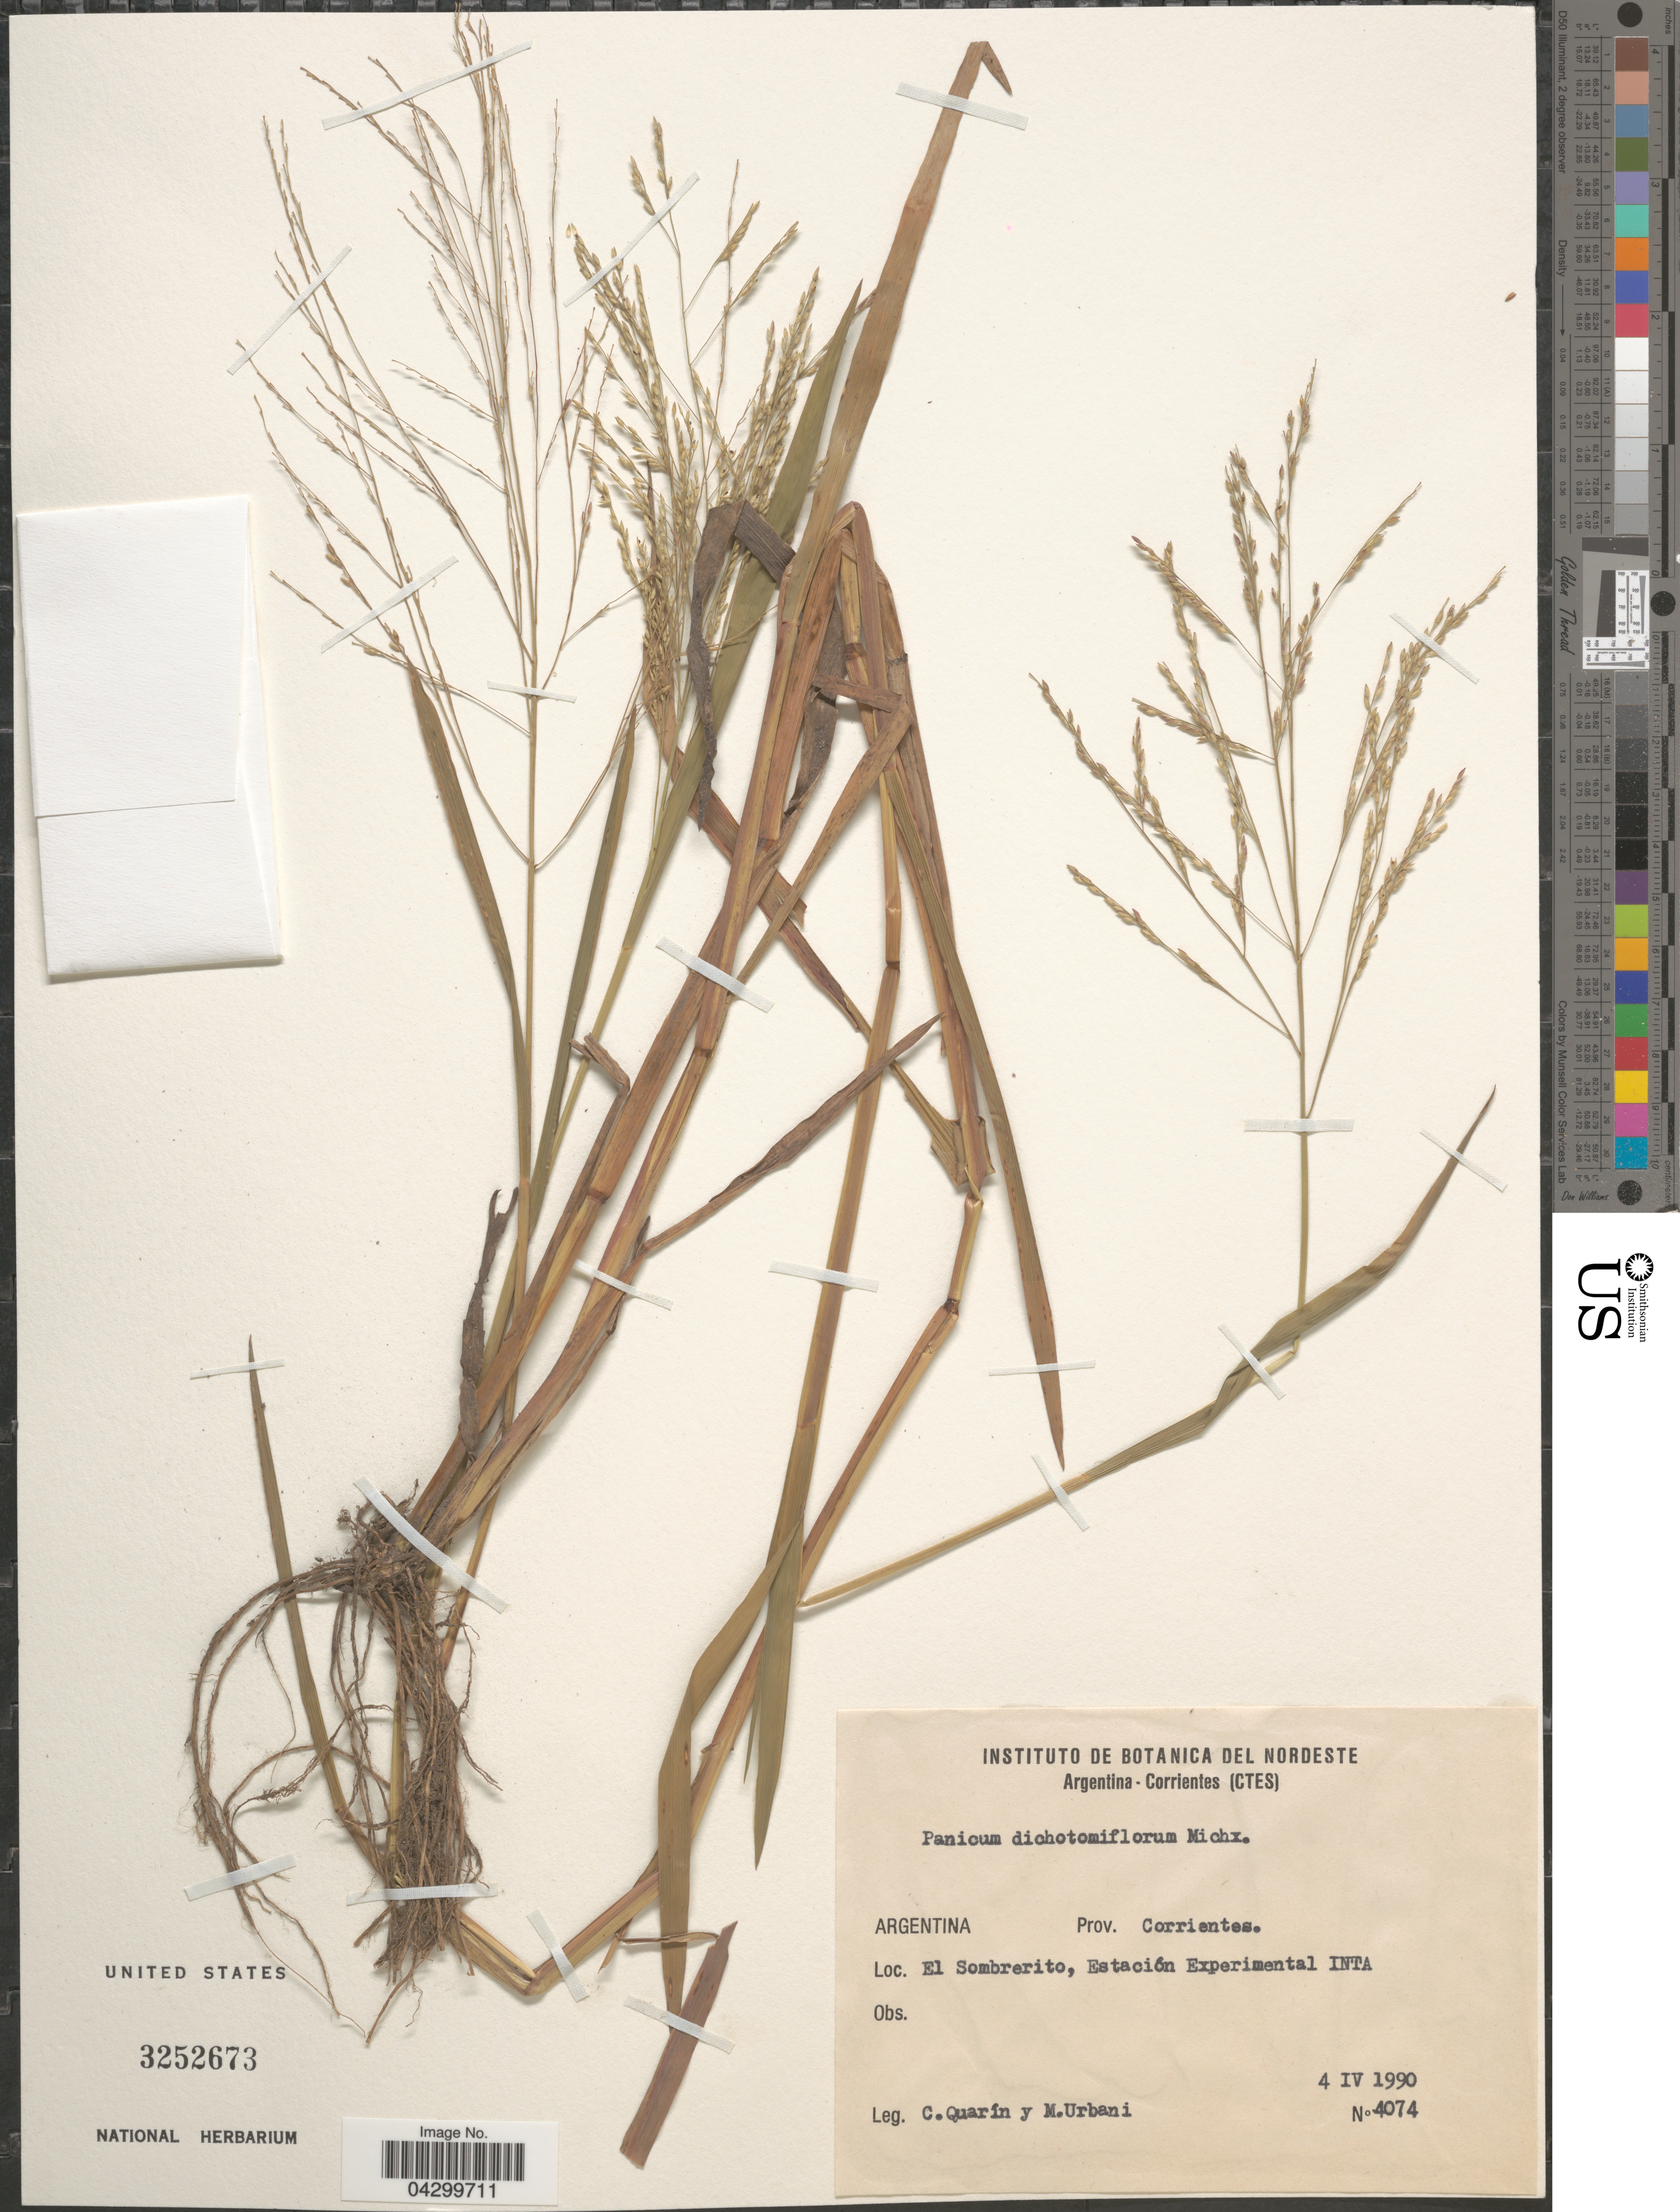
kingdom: Plantae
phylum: Tracheophyta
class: Liliopsida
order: Poales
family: Poaceae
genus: Panicum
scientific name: Panicum dichotomiflorum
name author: Michx.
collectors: C. Quarin & M. Urbani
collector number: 4074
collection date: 1990-04-04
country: Argentina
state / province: Corrientes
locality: El Sombrerito, Estación Experimental INTA.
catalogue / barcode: US 3252673